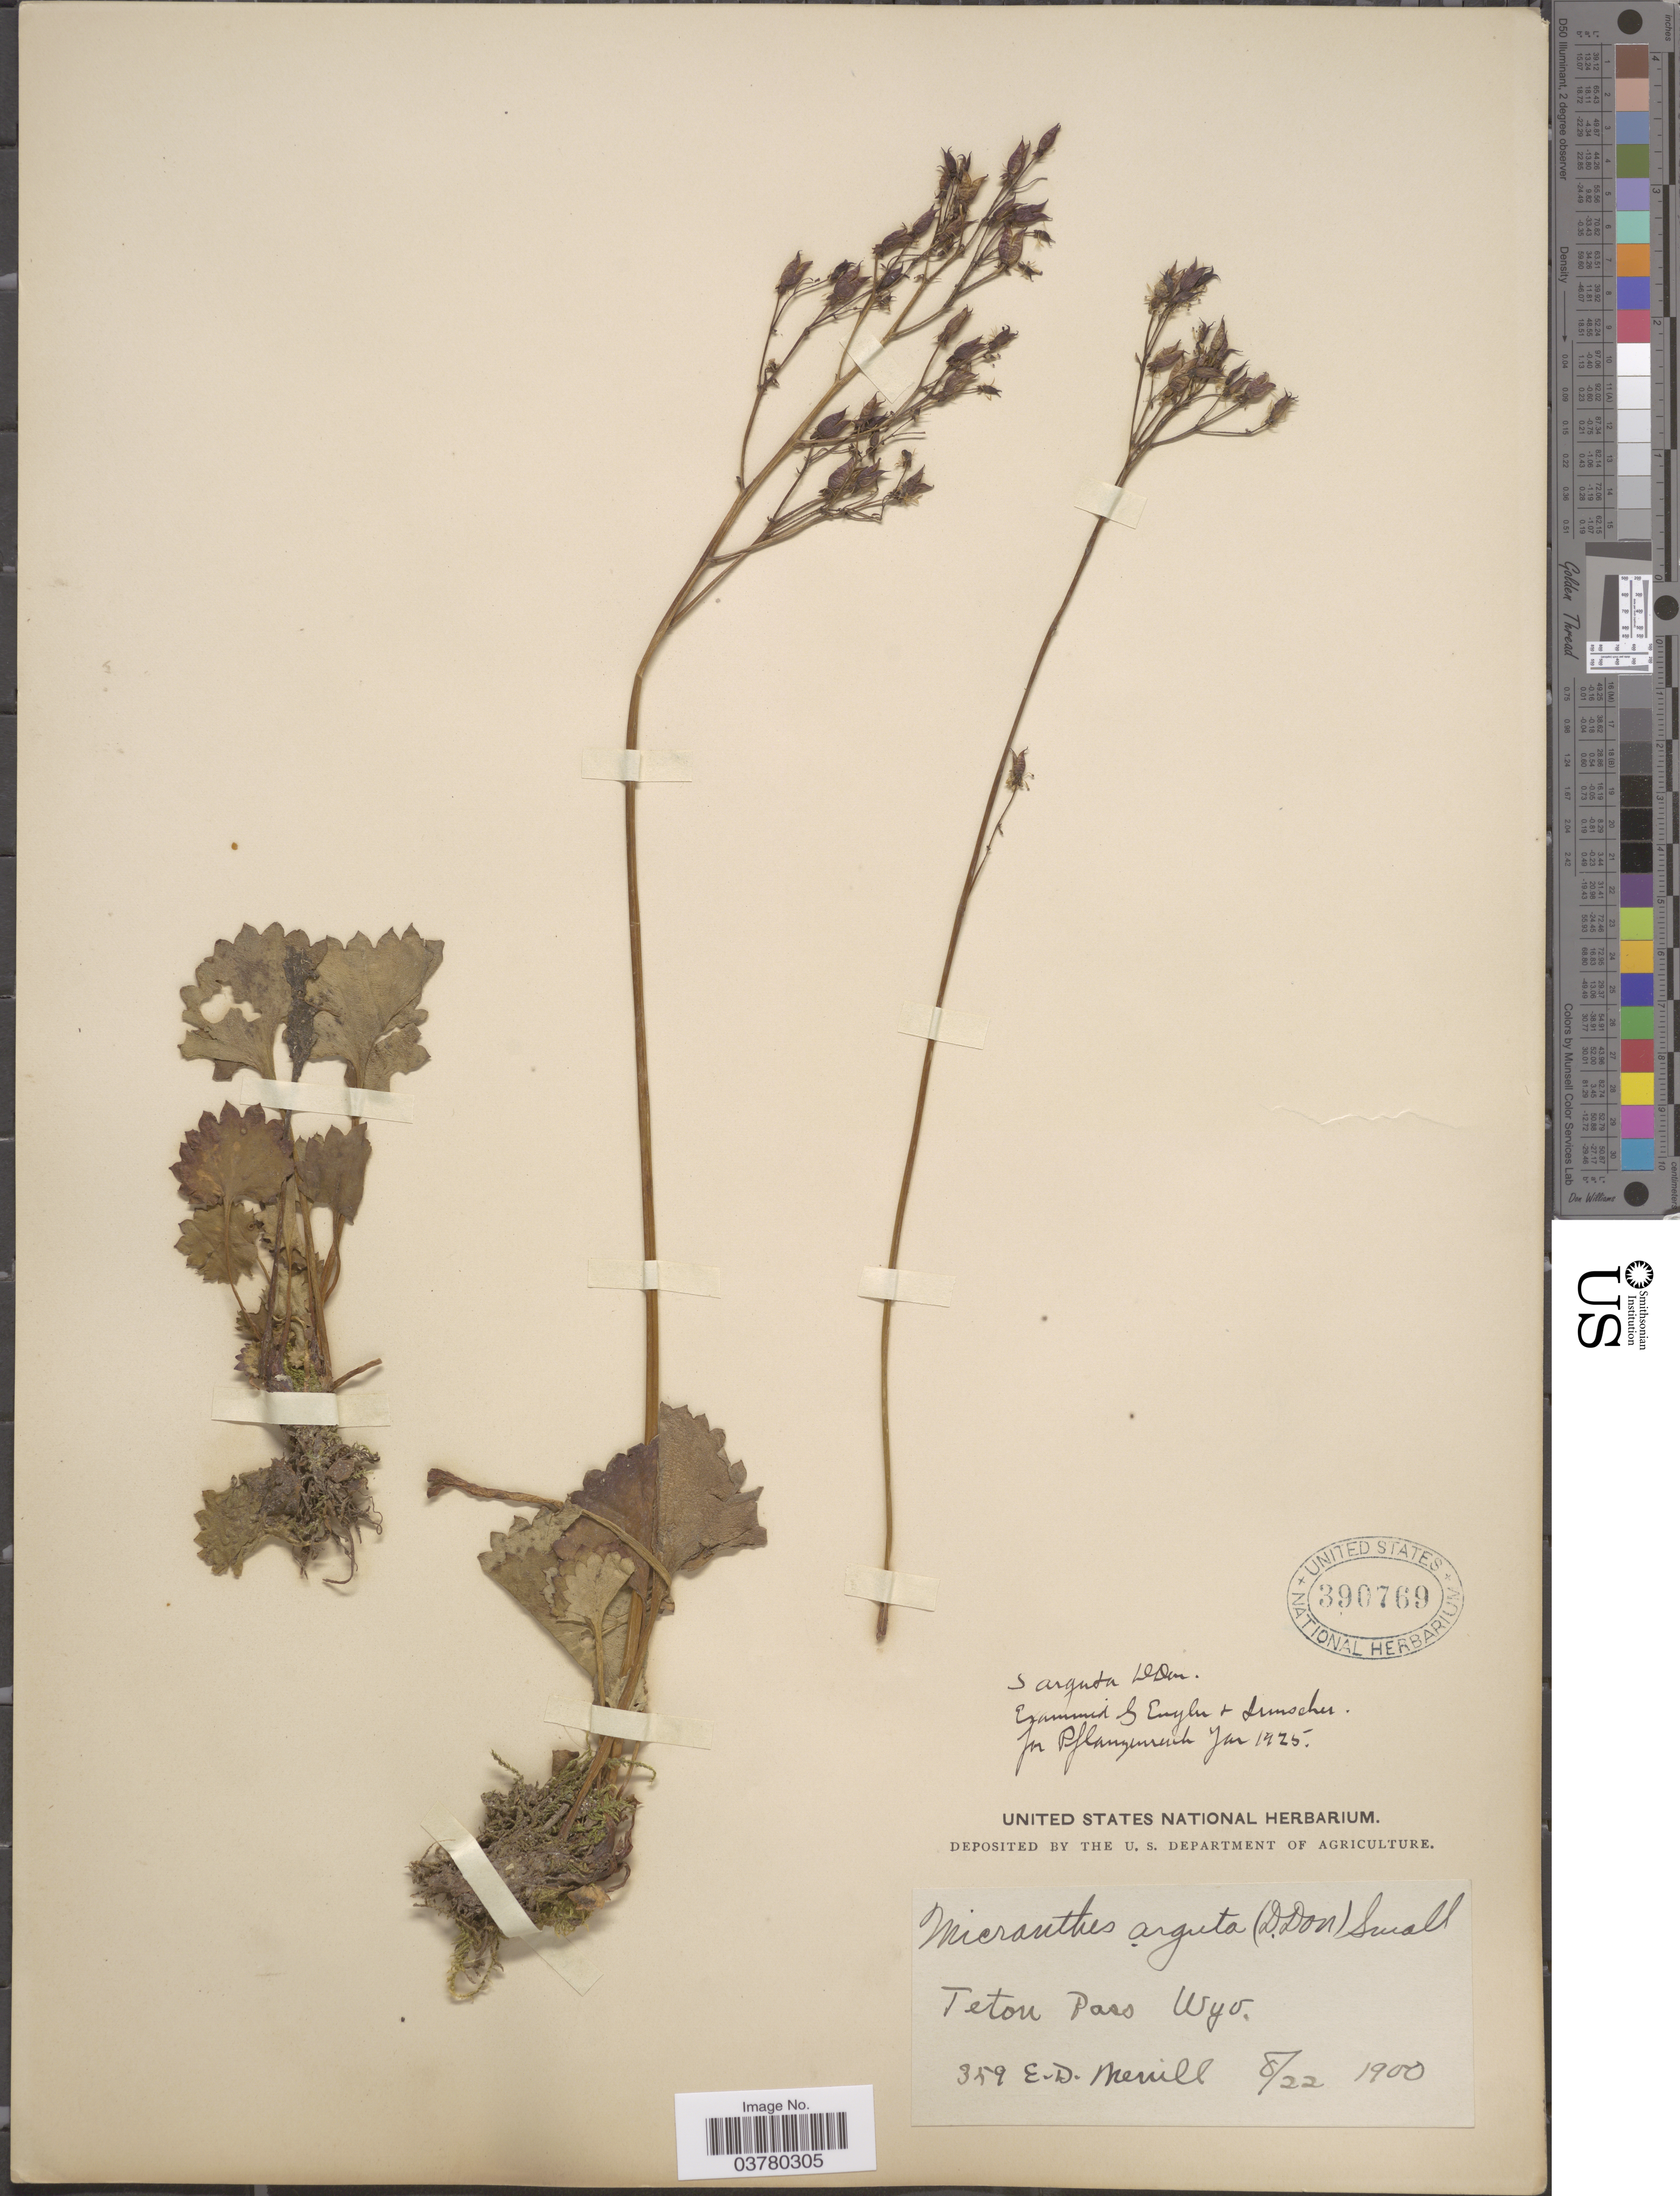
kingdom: Plantae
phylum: Tracheophyta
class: Magnoliopsida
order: Saxifragales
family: Saxifragaceae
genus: Micranthes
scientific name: Micranthes odontoloma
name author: (Piper) A. Heller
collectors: E. D. Merrill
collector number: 359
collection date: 1900-08-22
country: United States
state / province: Wyoming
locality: Teton Pass.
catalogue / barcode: US 390769